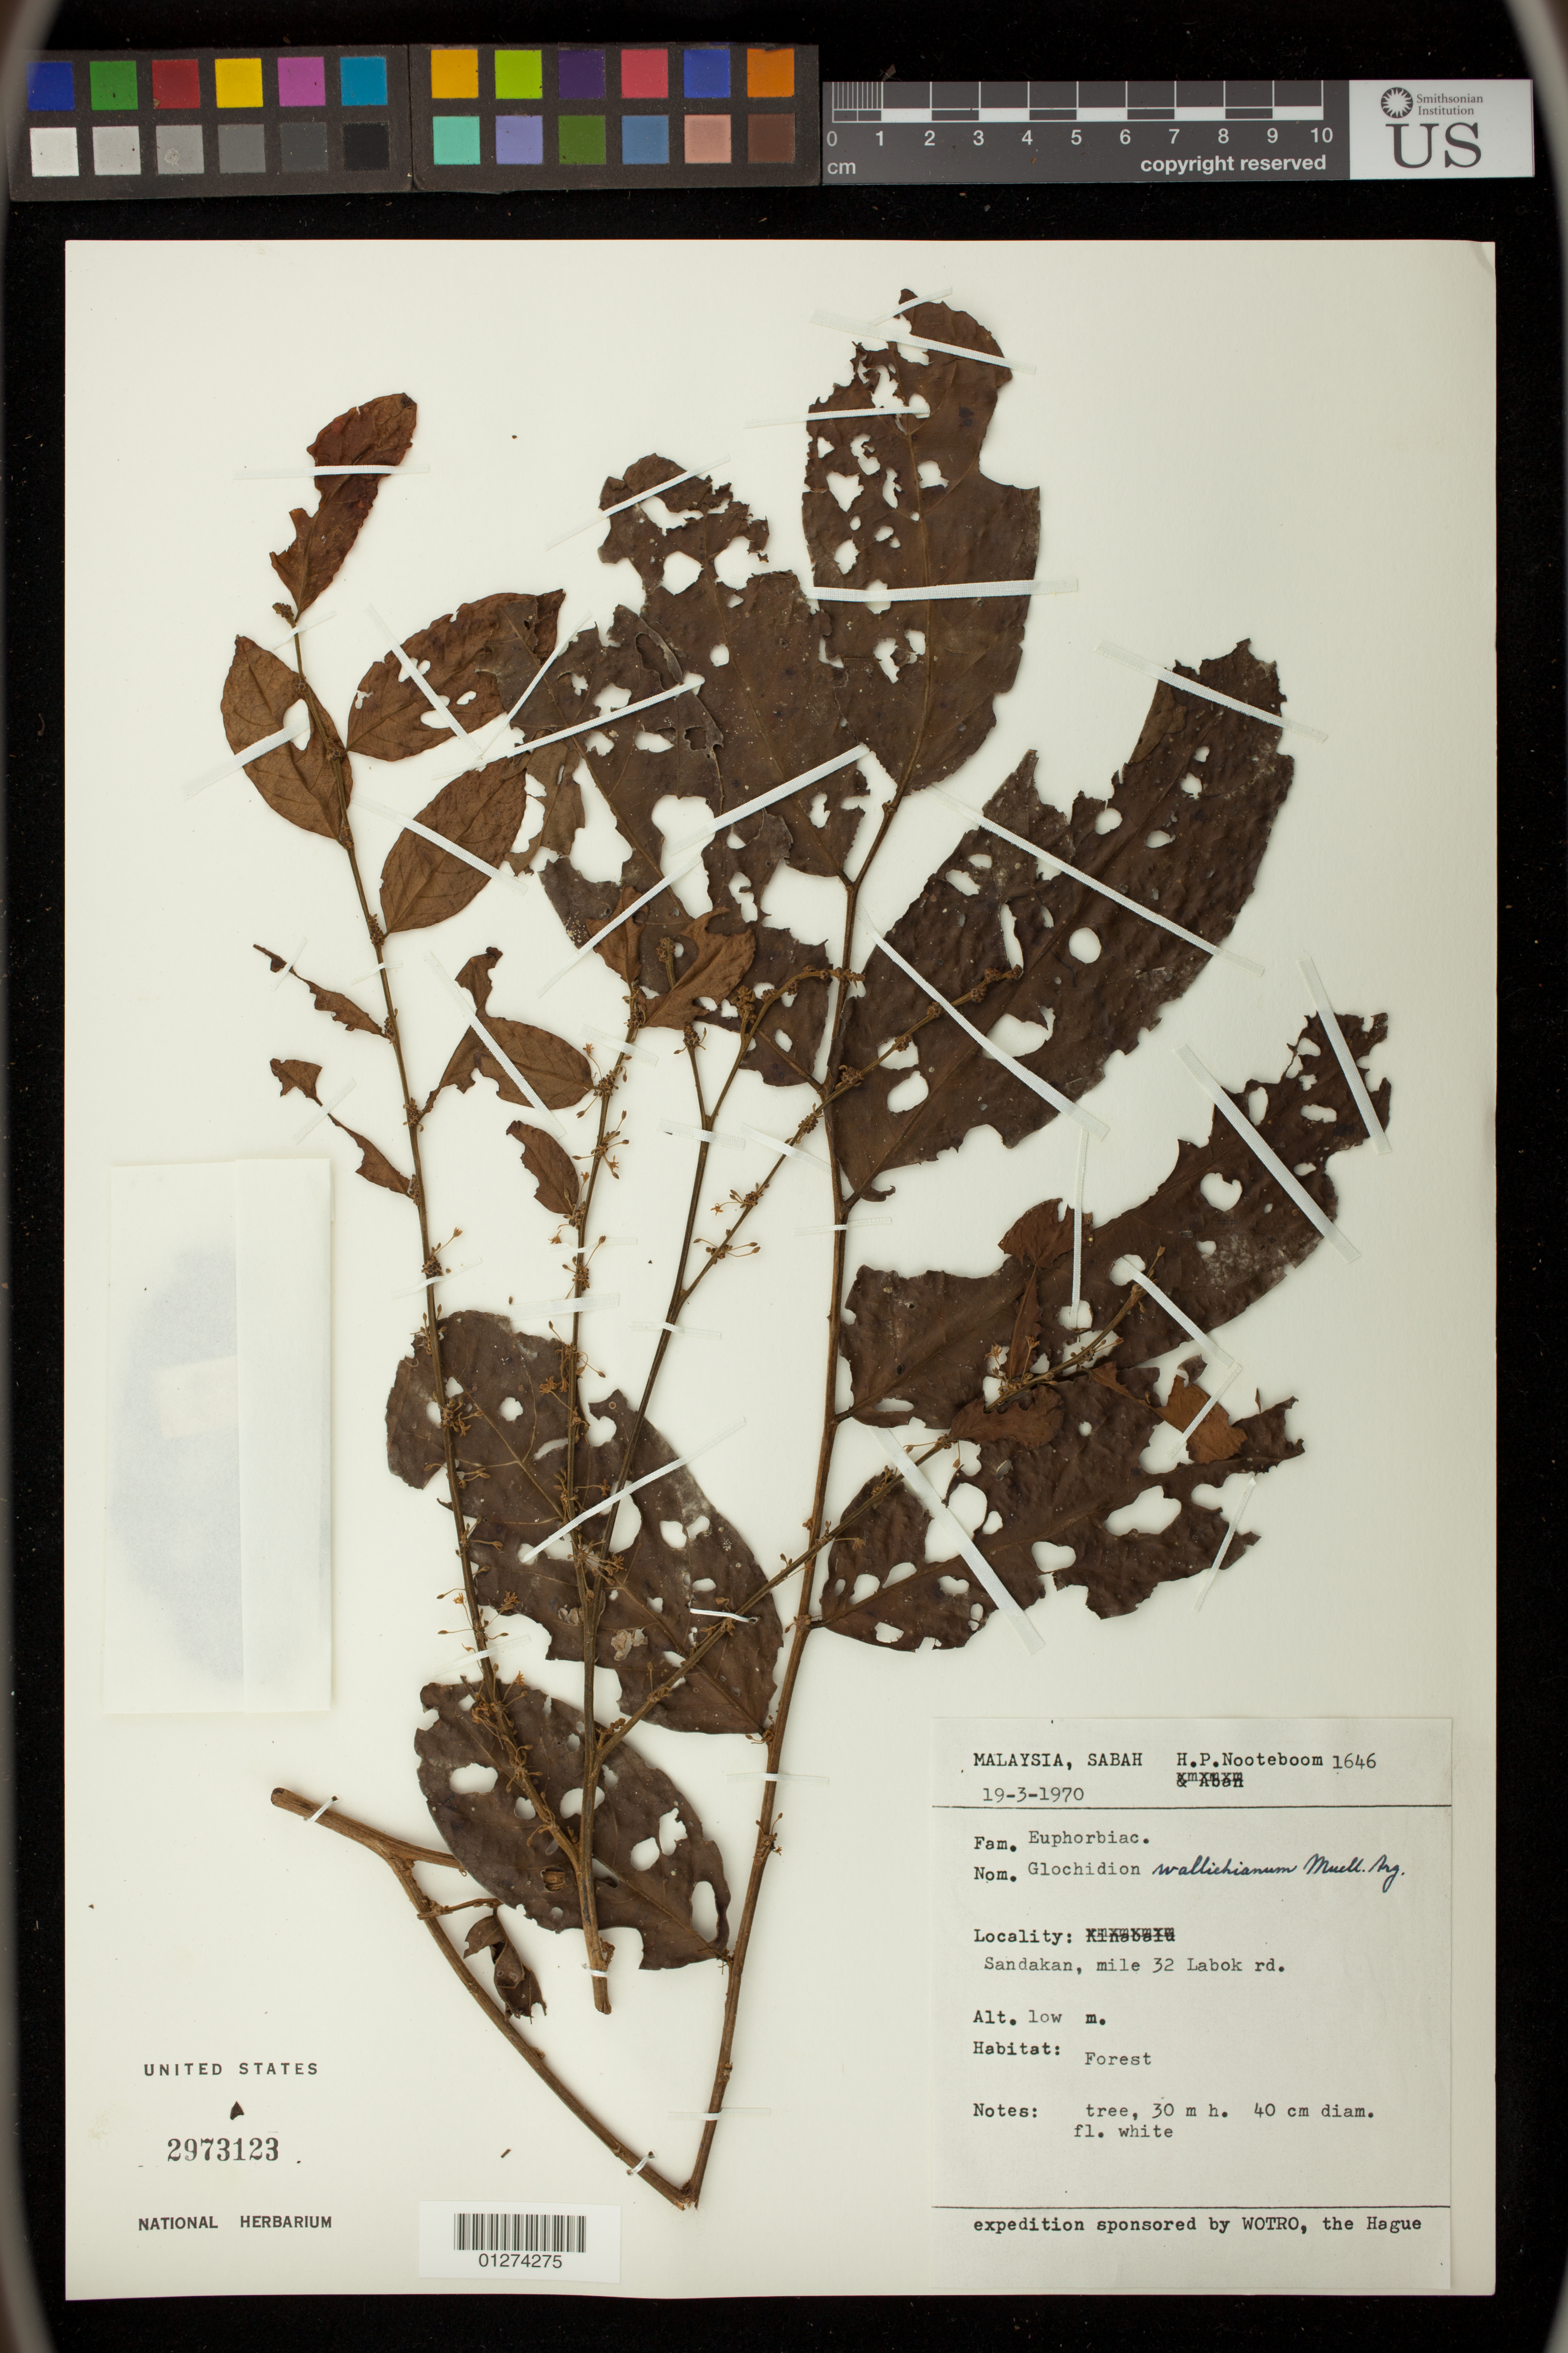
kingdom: Plantae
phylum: Tracheophyta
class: Magnoliopsida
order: Malpighiales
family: Phyllanthaceae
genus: Glochidion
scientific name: Glochidion wallichianum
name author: Müll. Arg.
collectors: H. P. Nooteboom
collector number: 1646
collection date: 1970-03-19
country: Malaysia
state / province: Sabah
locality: Sandakan, mile 32 Labok rd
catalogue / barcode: US 2973123